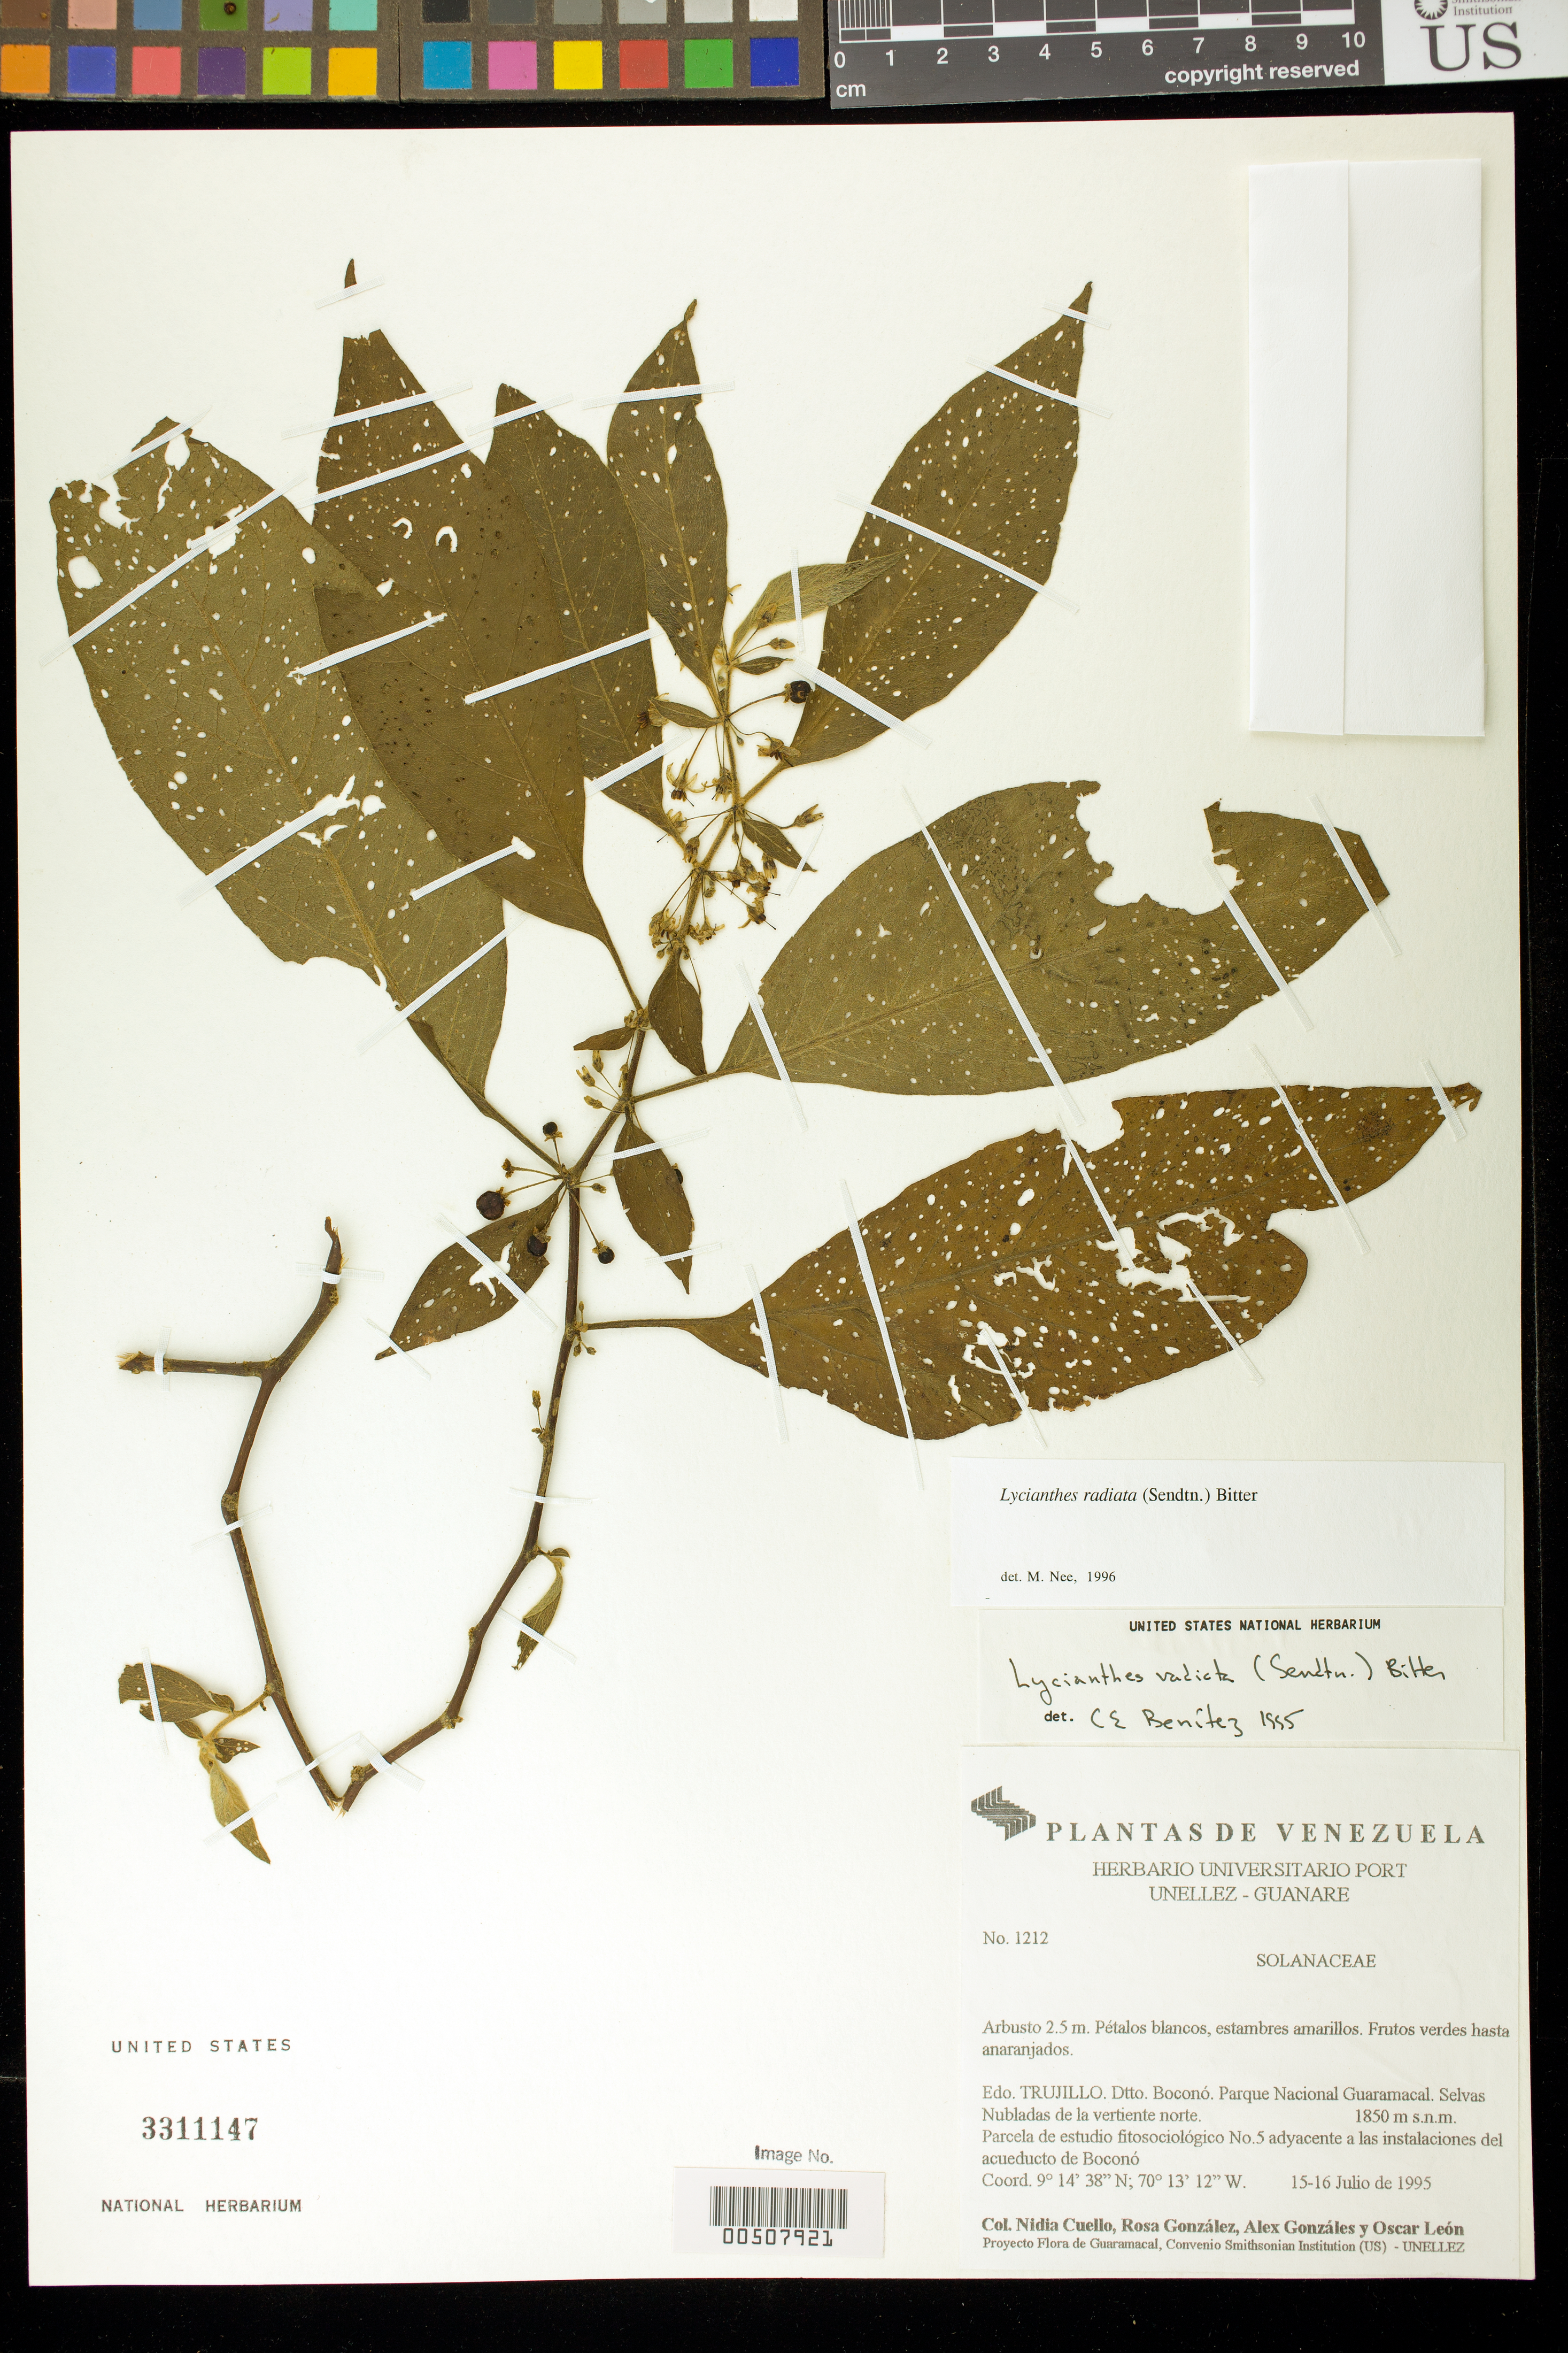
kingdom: Plantae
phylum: Tracheophyta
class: Magnoliopsida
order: Solanales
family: Solanaceae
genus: Lycianthes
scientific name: Lycianthes radiata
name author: (Sendtn.) Bitter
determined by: Benítez, C. E.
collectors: N. L. Cuello, R. González, A. Gonzáles & O. León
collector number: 1212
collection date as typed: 15 Jul 1995 to 16 Jul 1995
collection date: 1995-07-15/1995-07-16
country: Venezuela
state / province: Trujillo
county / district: Boconó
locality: Parque Nacional Guaramacal. Vertiente N. Adyacente a las instalaciones del acueducto de Boconó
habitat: Selvas Nubladas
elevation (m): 1850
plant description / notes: PORT, US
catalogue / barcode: US 3311147